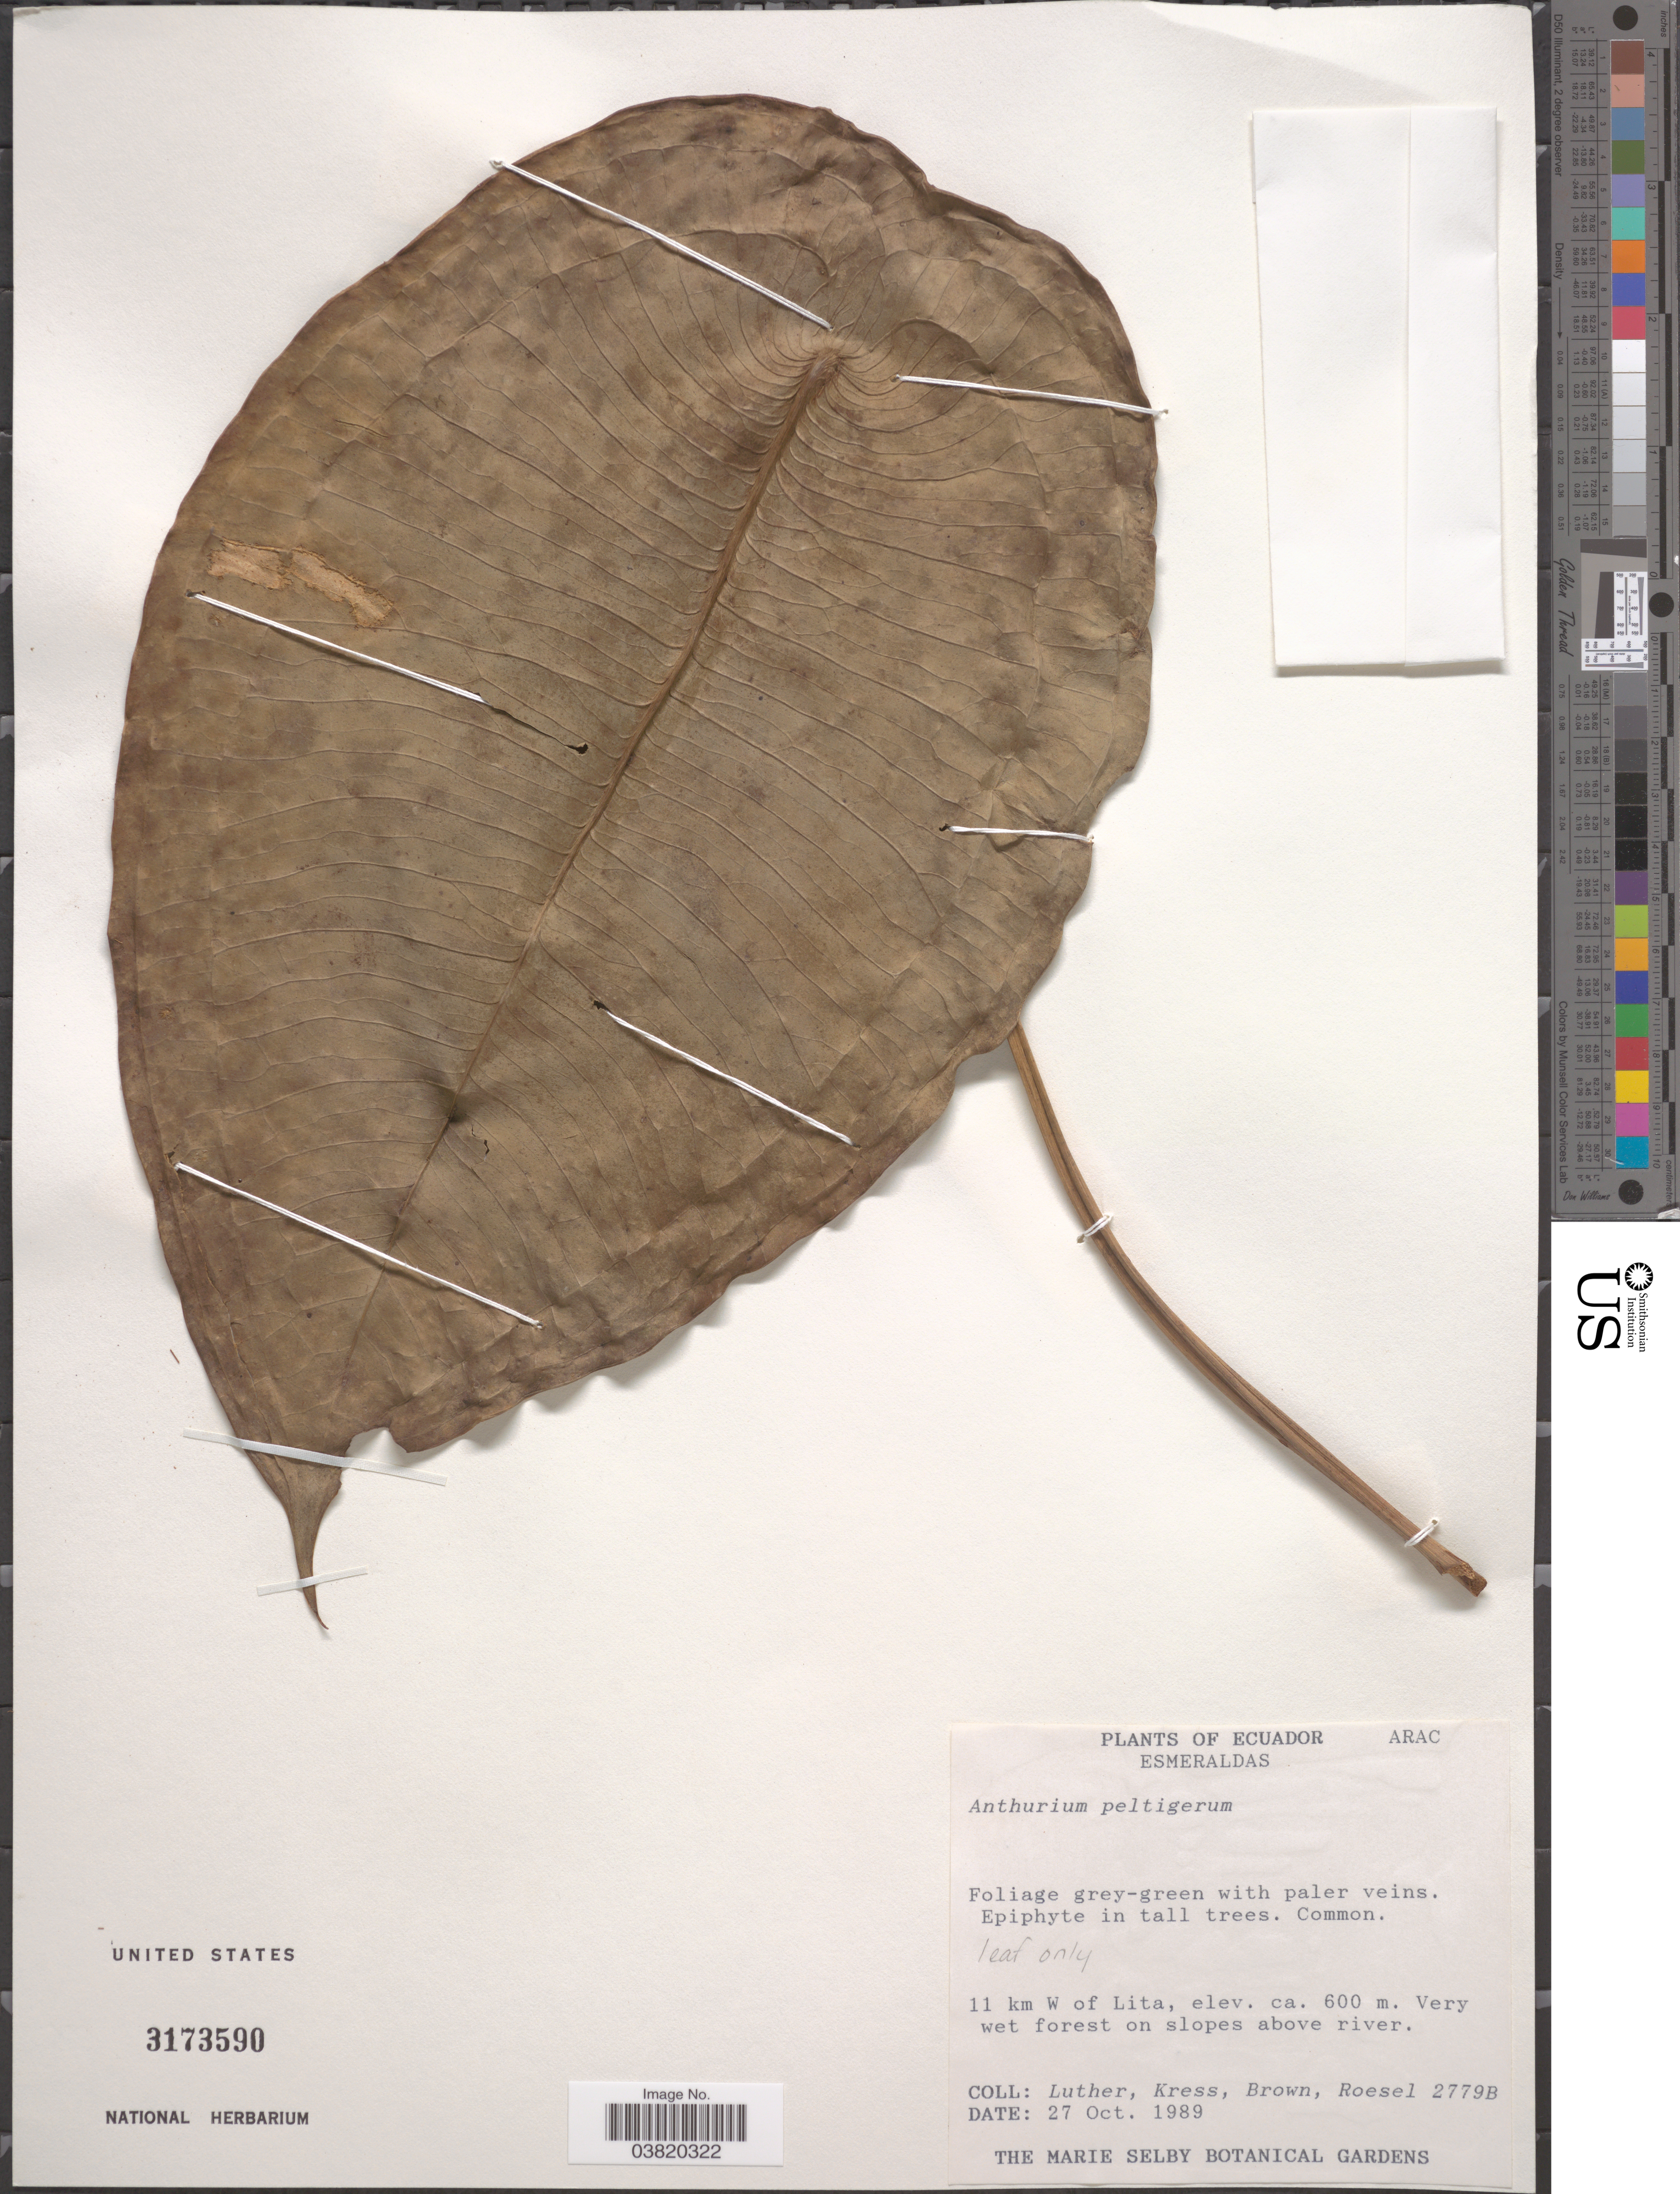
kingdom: Plantae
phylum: Tracheophyta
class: Liliopsida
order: Alismatales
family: Araceae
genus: Anthurium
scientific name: Anthurium peltigerum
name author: Sodiro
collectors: -- Luther, -- Kress, -- Brown & Roesel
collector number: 2779B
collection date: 1989-10-27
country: Ecuador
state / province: Esmeraldas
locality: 11 km W of Lita.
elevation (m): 600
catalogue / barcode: US 3173590